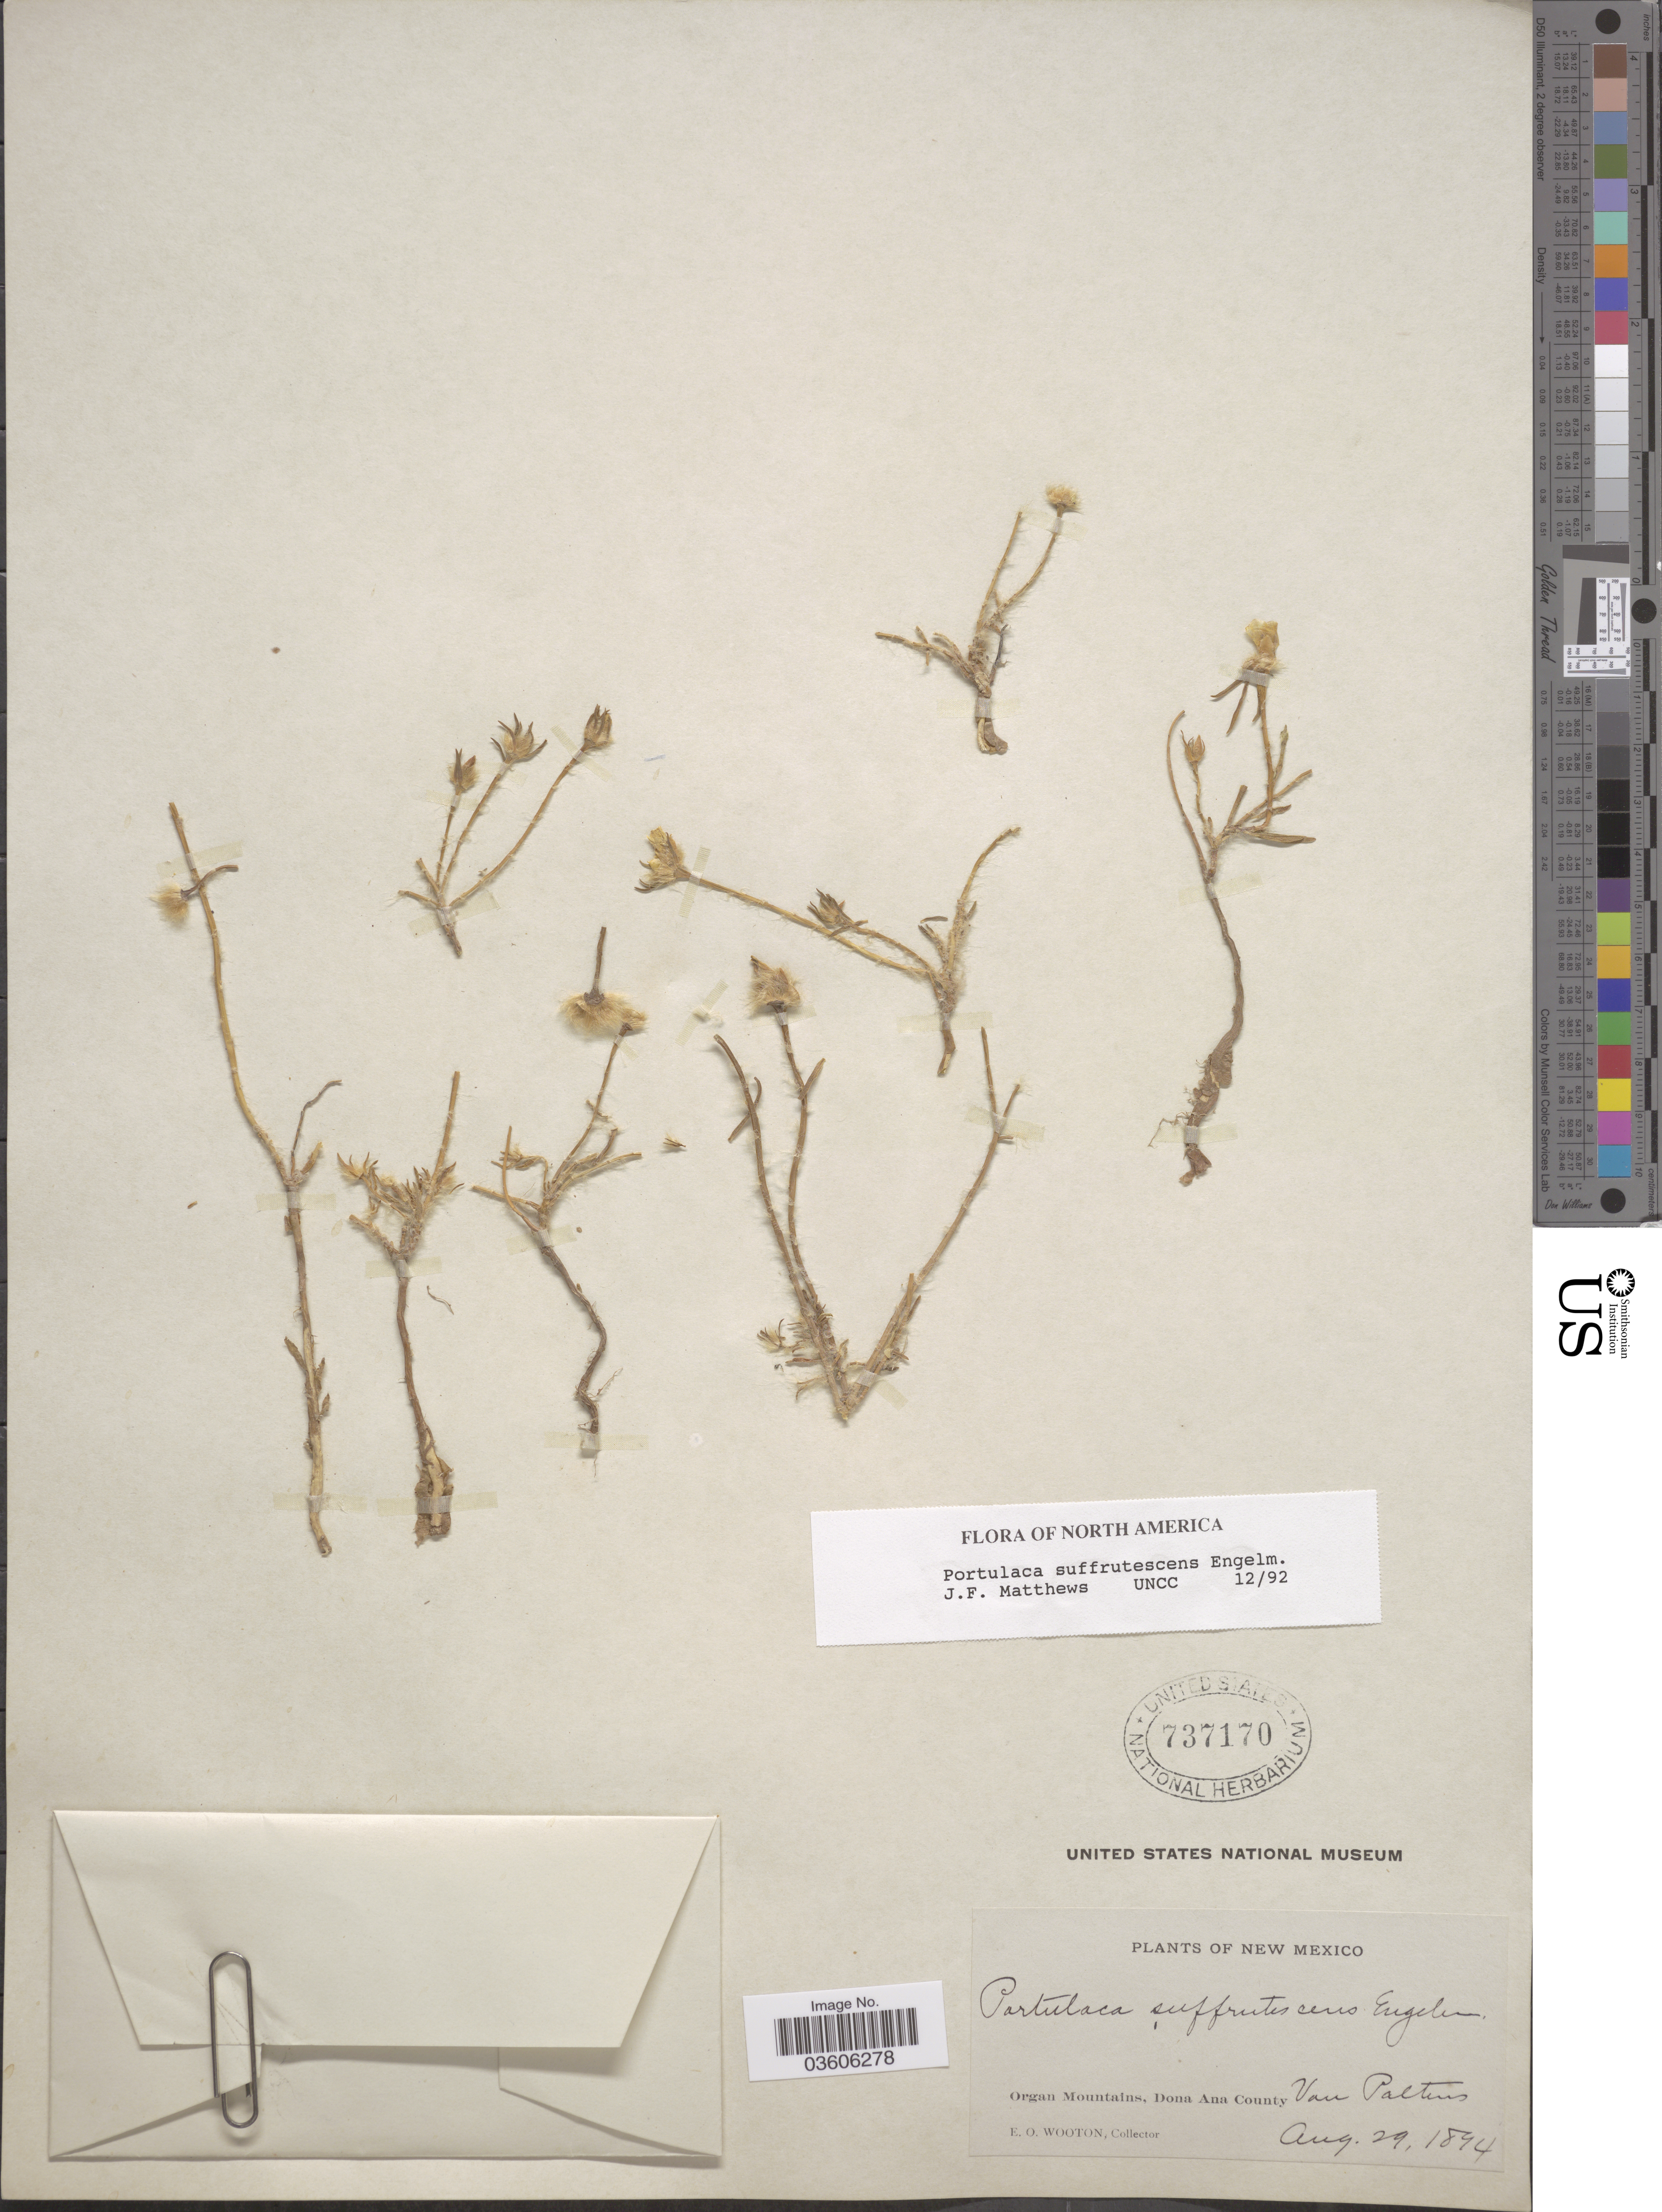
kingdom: Plantae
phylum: Tracheophyta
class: Magnoliopsida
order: Caryophyllales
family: Portulacaceae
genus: Portulaca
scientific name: Portulaca suffrutescens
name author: Engelm.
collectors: E. O. Wooton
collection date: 1894-08-29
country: United States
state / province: New Mexico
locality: Organ Mountains, Dona Ana County. Van Pattens.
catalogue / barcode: US 737170